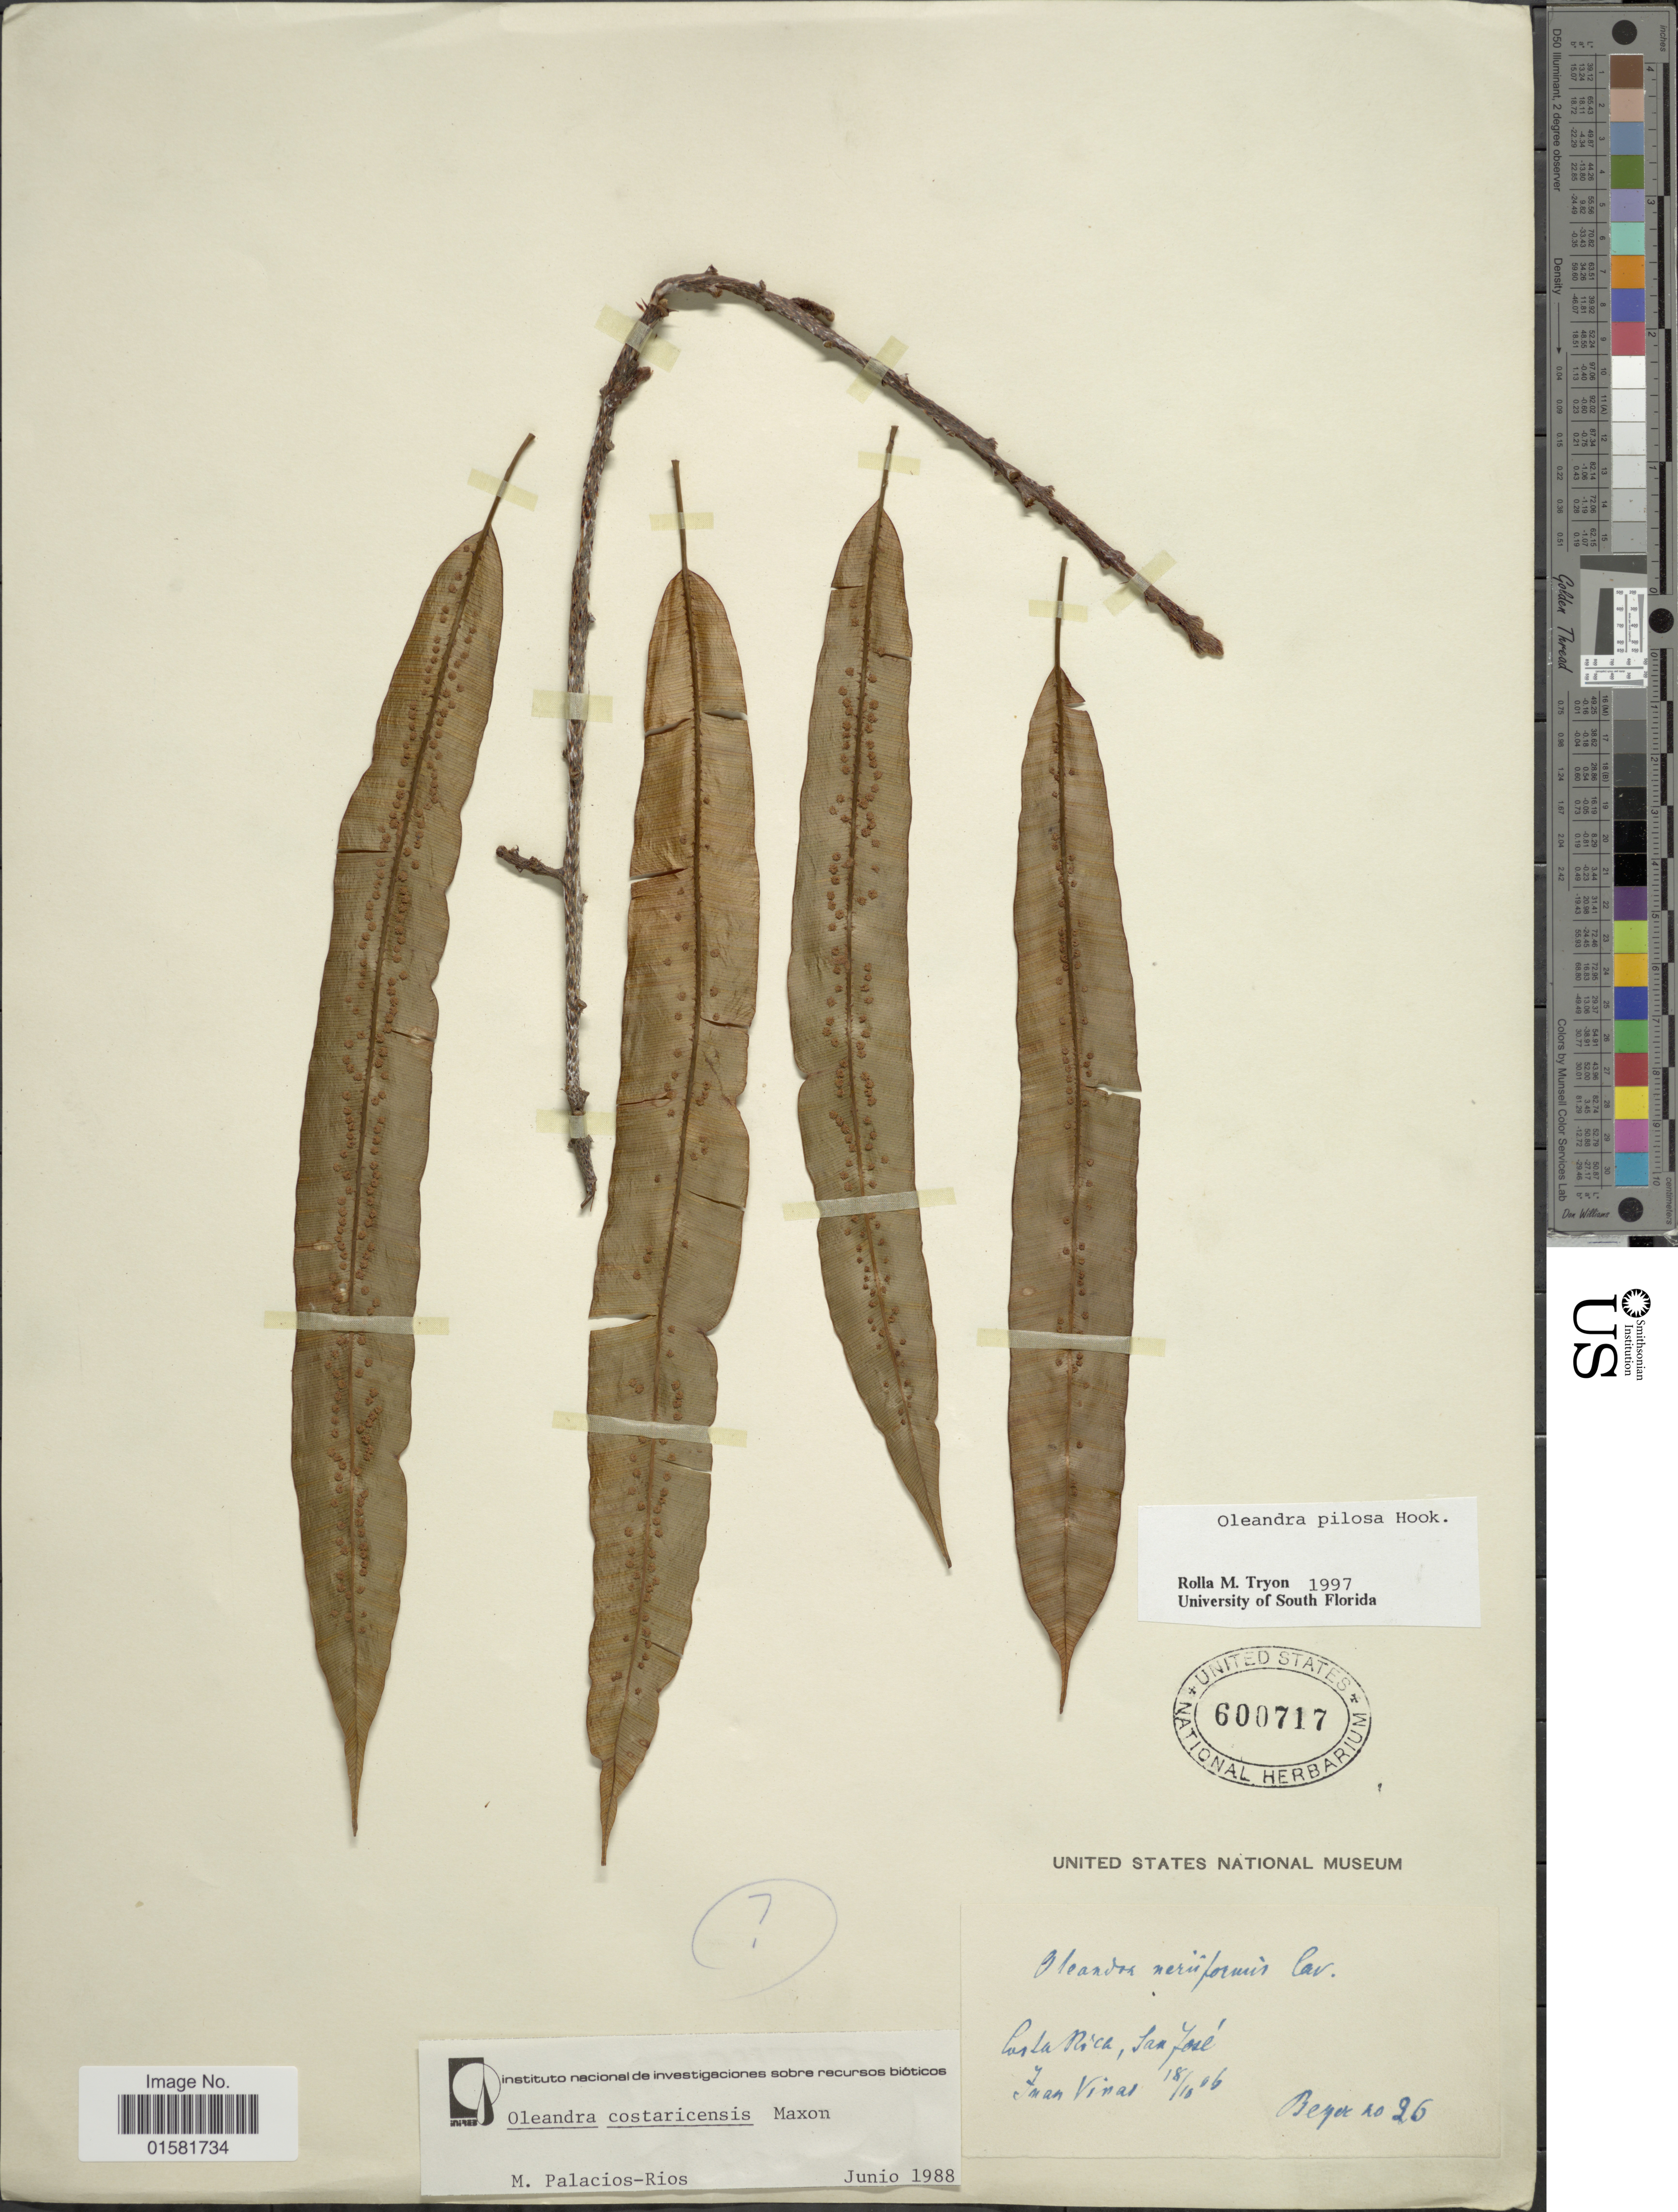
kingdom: Plantae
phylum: Tracheophyta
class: Polypodiopsida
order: Polypodiales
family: Oleandraceae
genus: Oleandra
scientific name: Oleandra pilosa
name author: Hook.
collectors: Berger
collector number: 26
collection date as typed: Transcribed d/m/y: 18/10/6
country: Costa Rica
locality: Costa Rica, San José, Juan Viñas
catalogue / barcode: US 600717